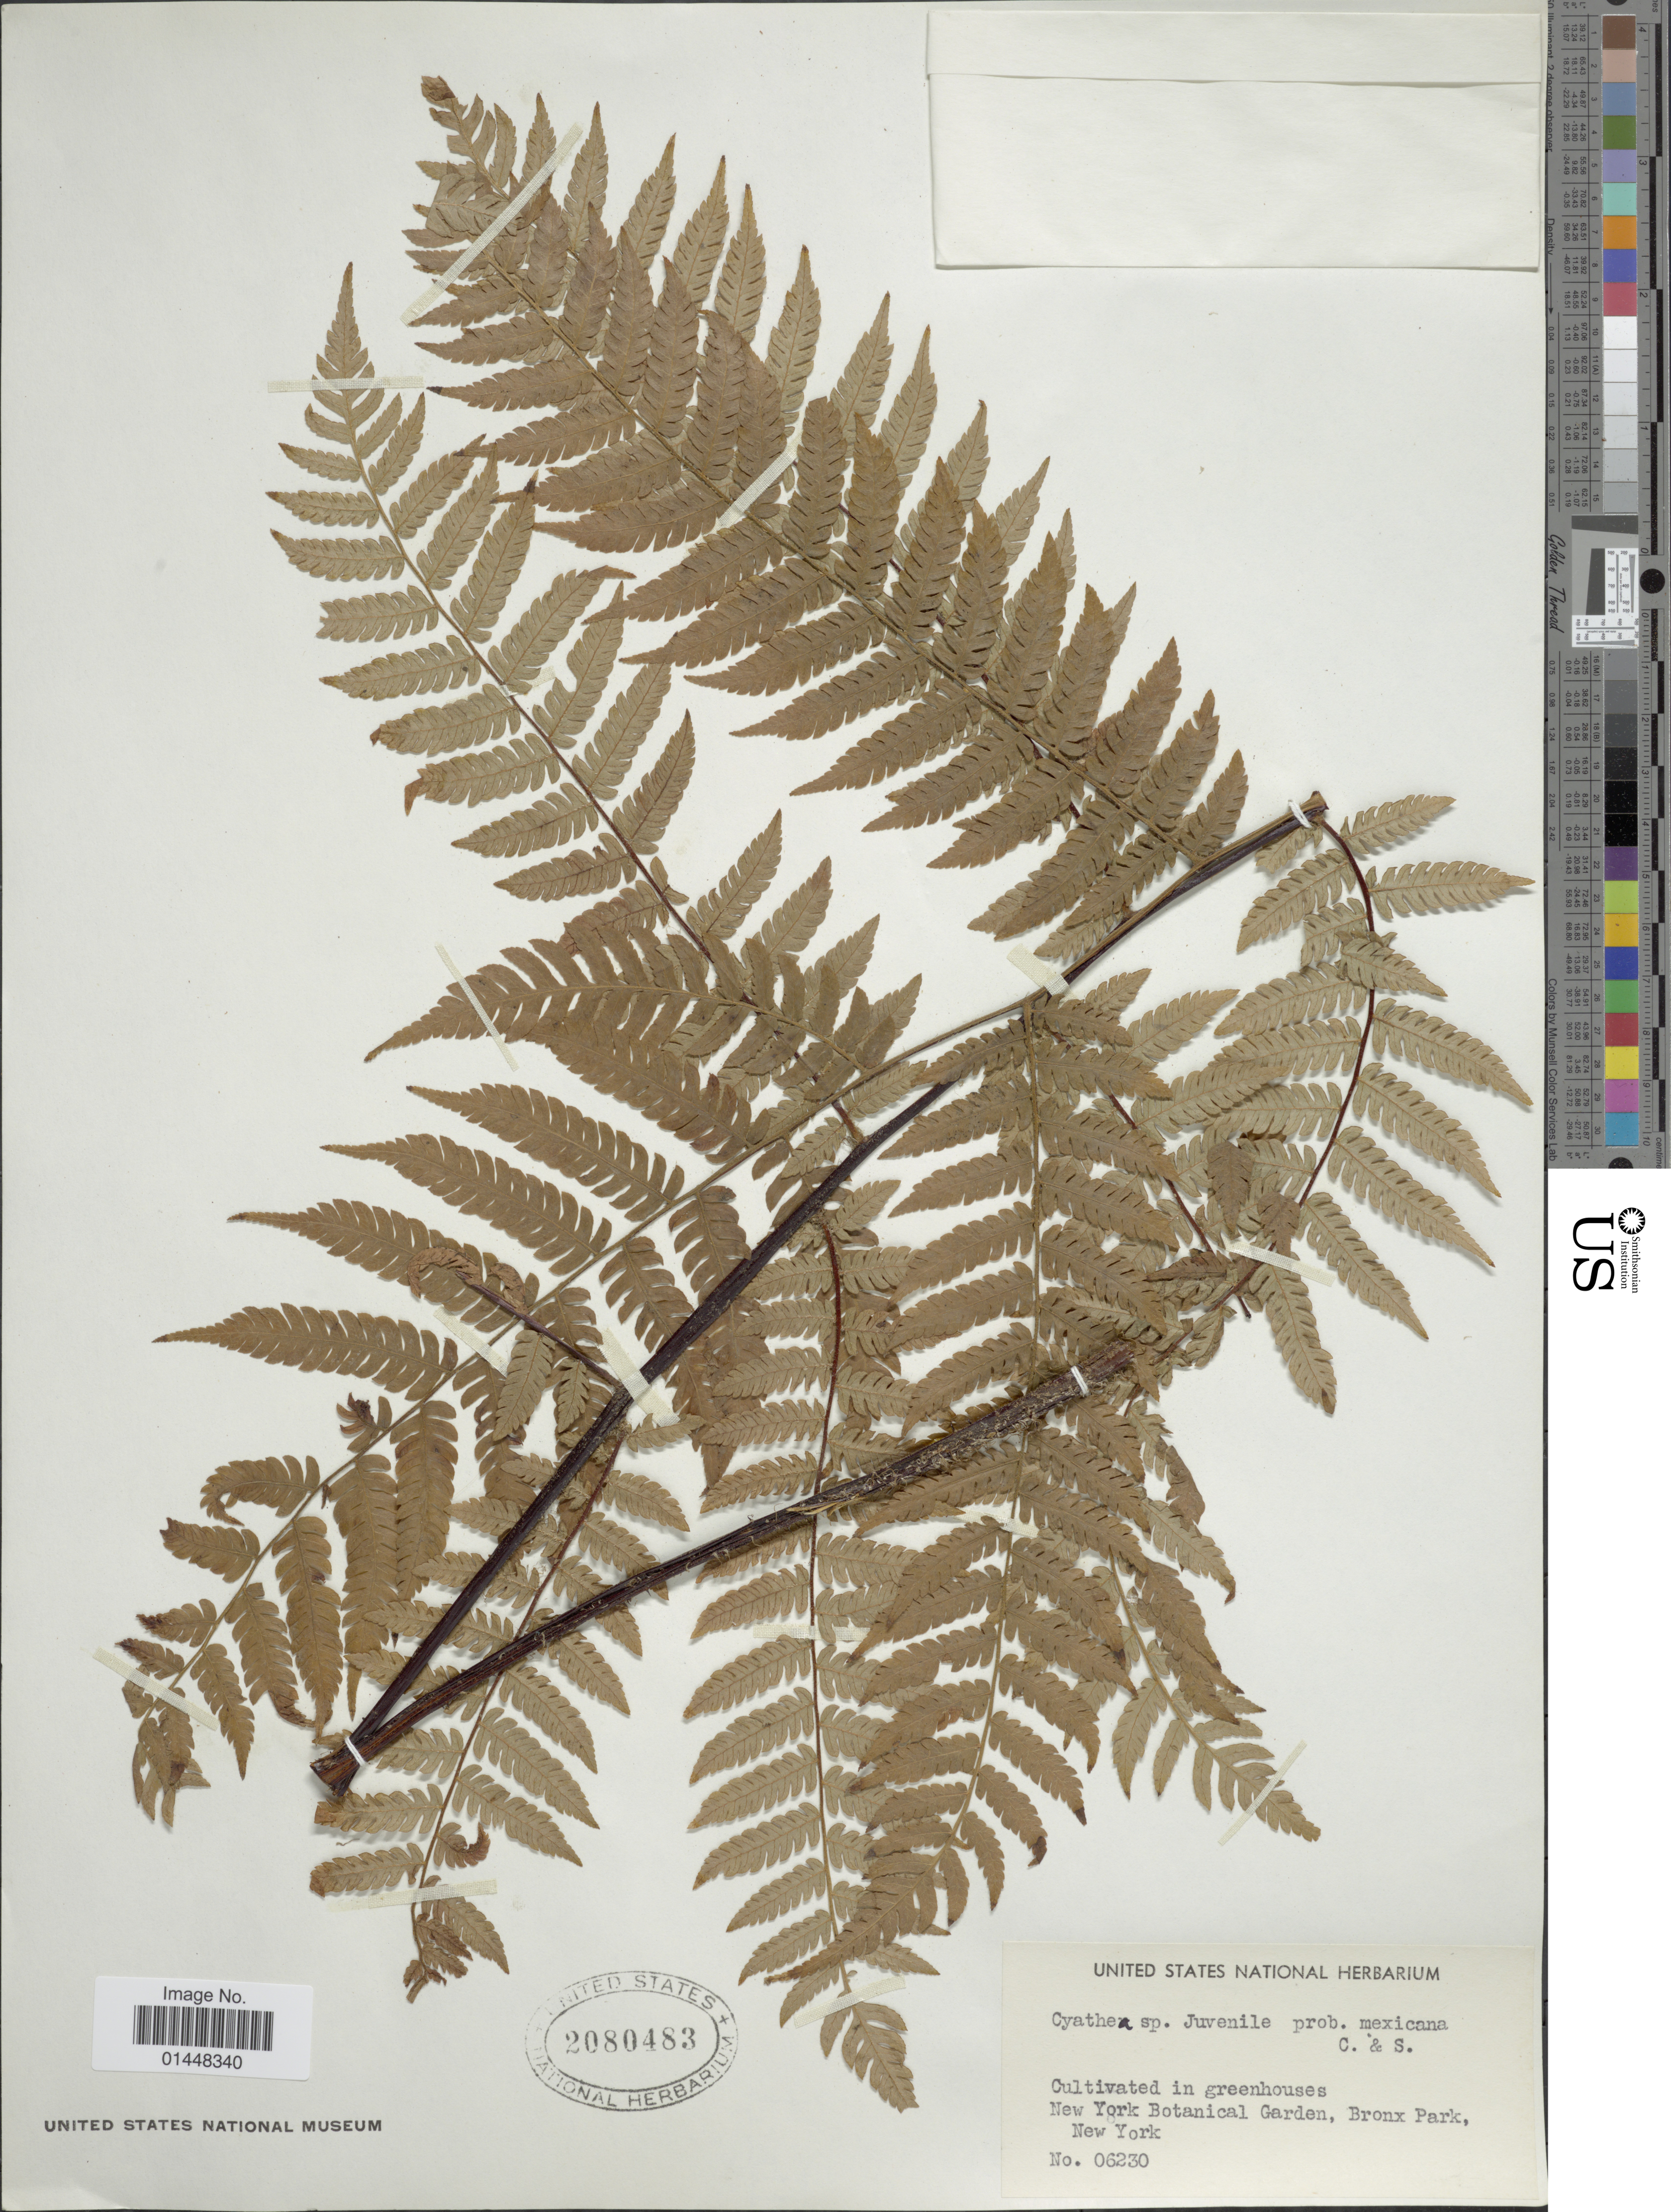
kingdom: Plantae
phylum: Tracheophyta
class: Polypodiopsida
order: Cyatheales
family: Cyatheaceae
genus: Cyathea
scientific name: Cyathea mexicana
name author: Schltdl. & Cham.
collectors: U.S. National Herbarium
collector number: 06230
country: United States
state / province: New York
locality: Cultivated in Greenhouses. New York Botantical Garden, Bronx Park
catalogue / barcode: US 2080483